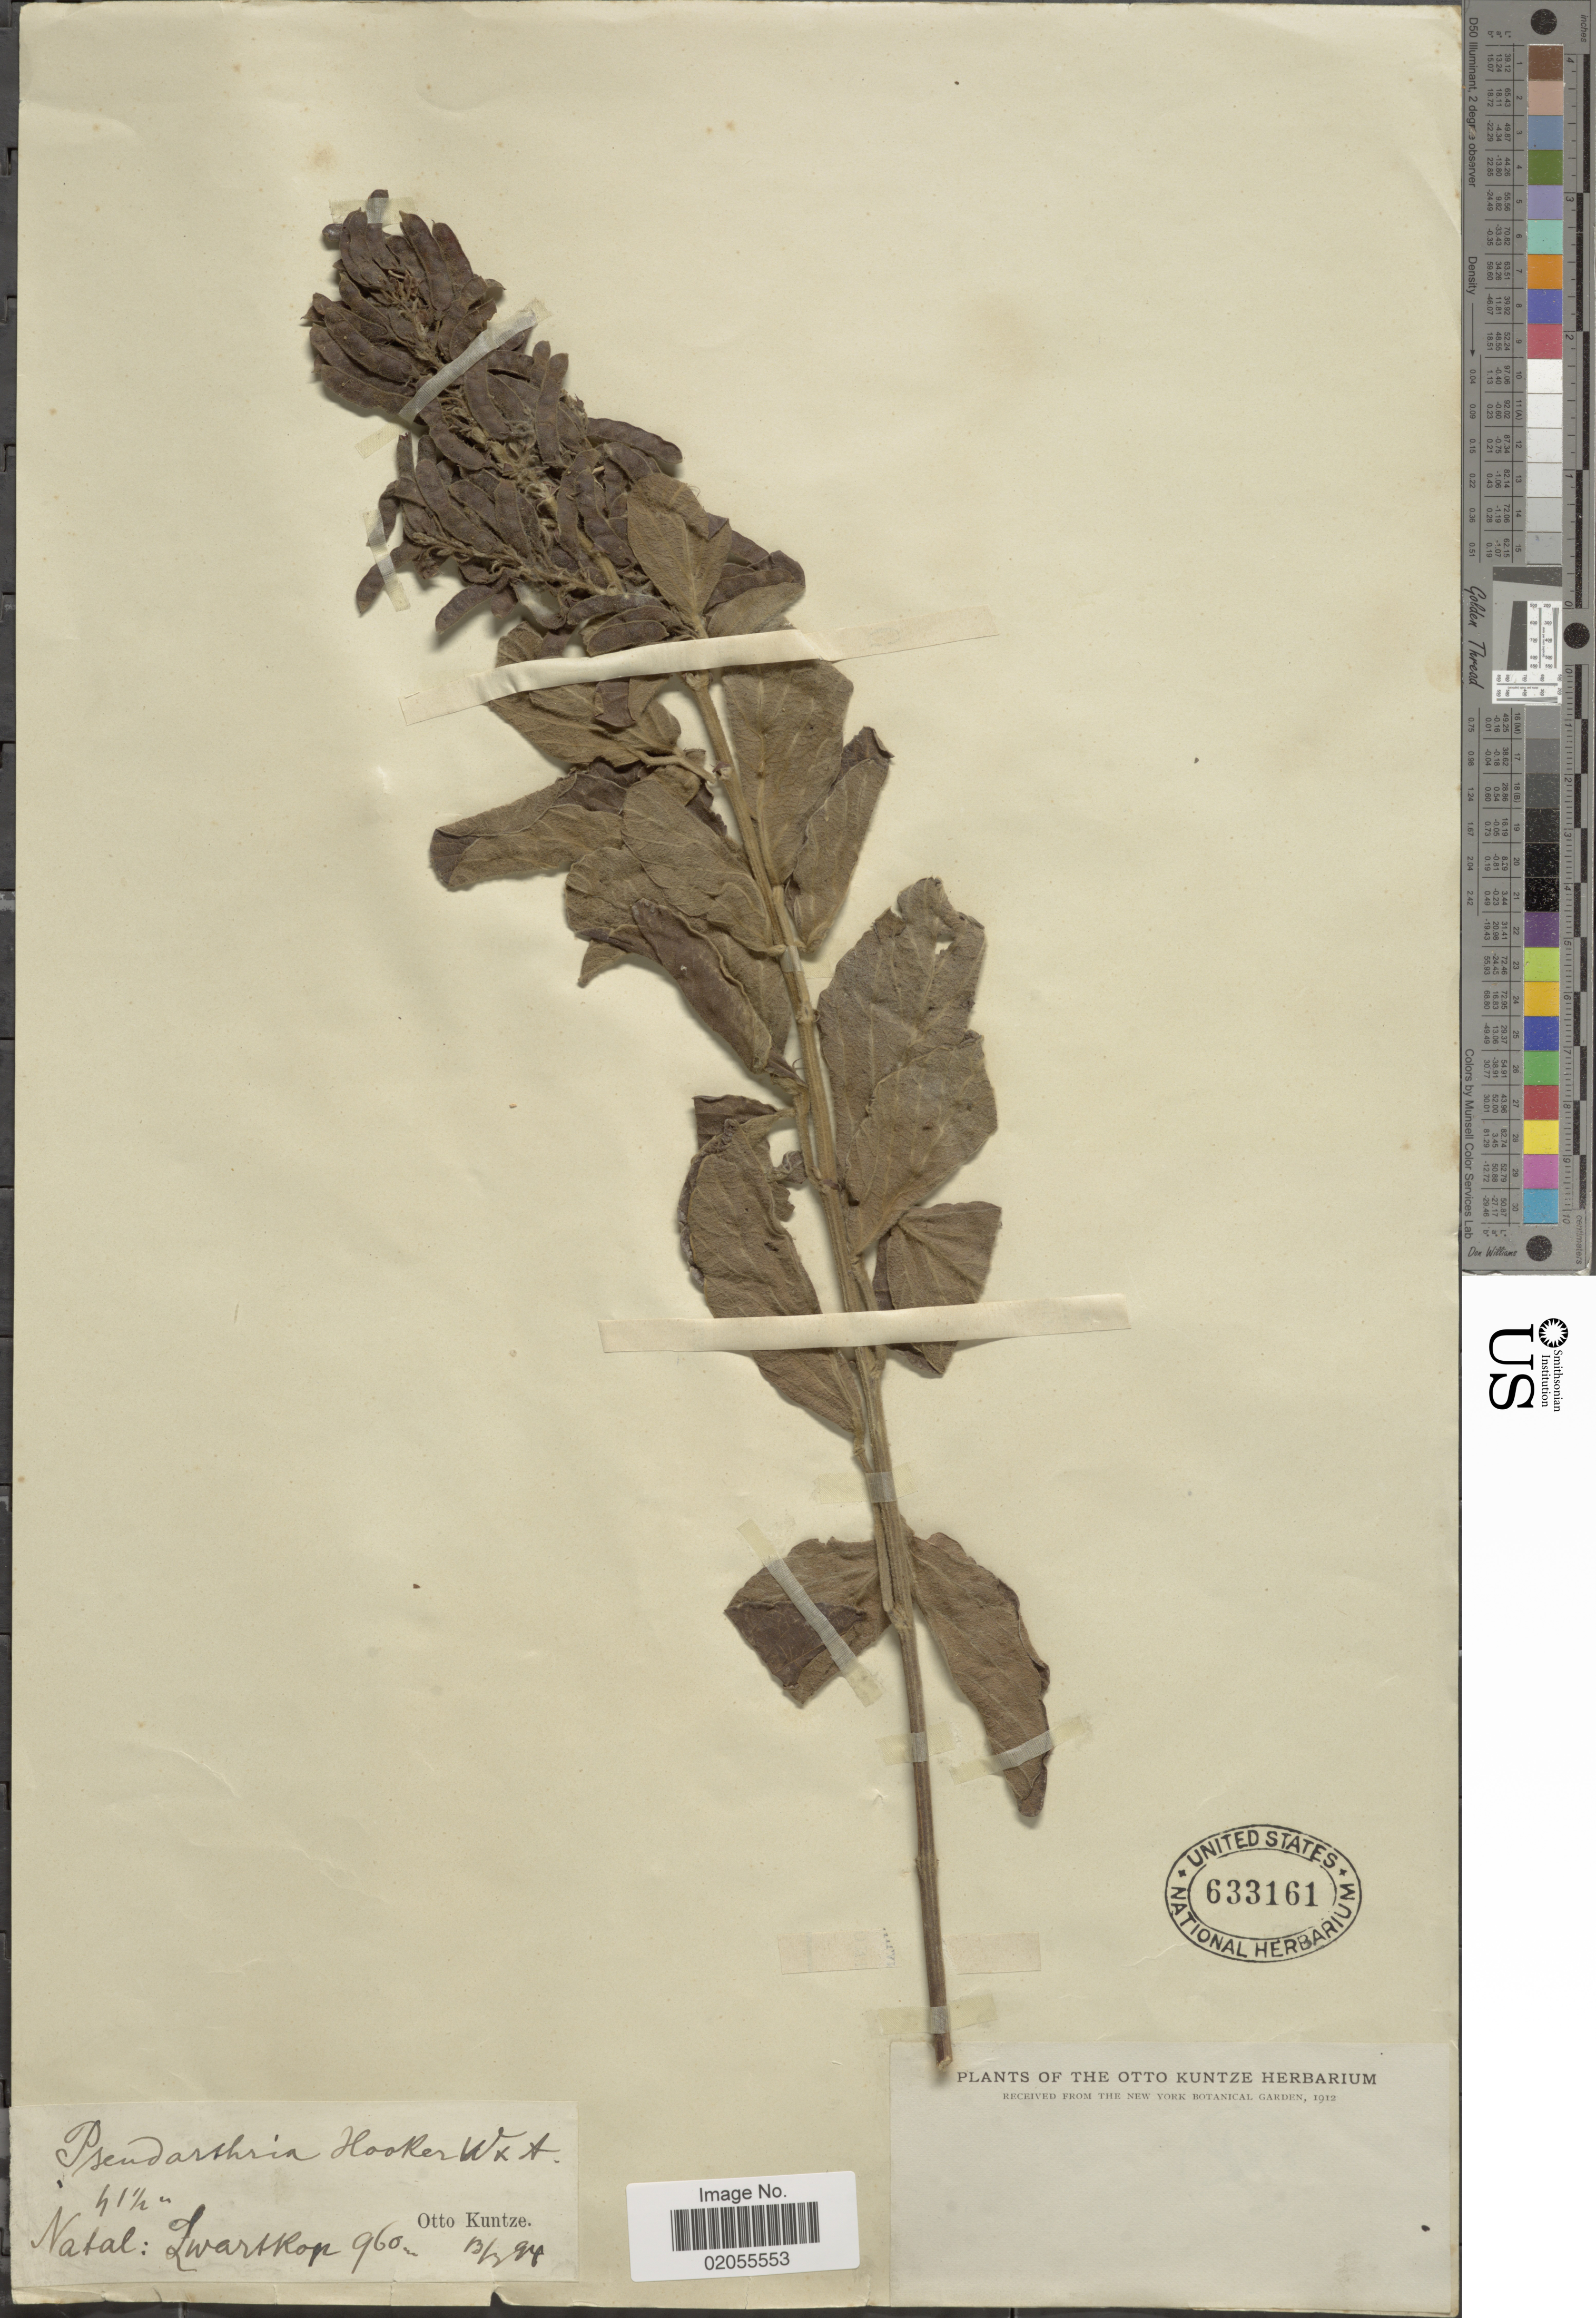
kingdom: Plantae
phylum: Tracheophyta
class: Magnoliopsida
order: Fabales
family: Fabaceae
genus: Pseudarthria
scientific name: Pseudarthria hookeri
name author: Wight & Arn.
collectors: C.E.O. Kuntze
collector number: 960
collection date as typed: Transcribed d/m/y: 13/3/94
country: South Africa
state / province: KwaZulu-Natal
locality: Natal, Zwartkop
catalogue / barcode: US 633161